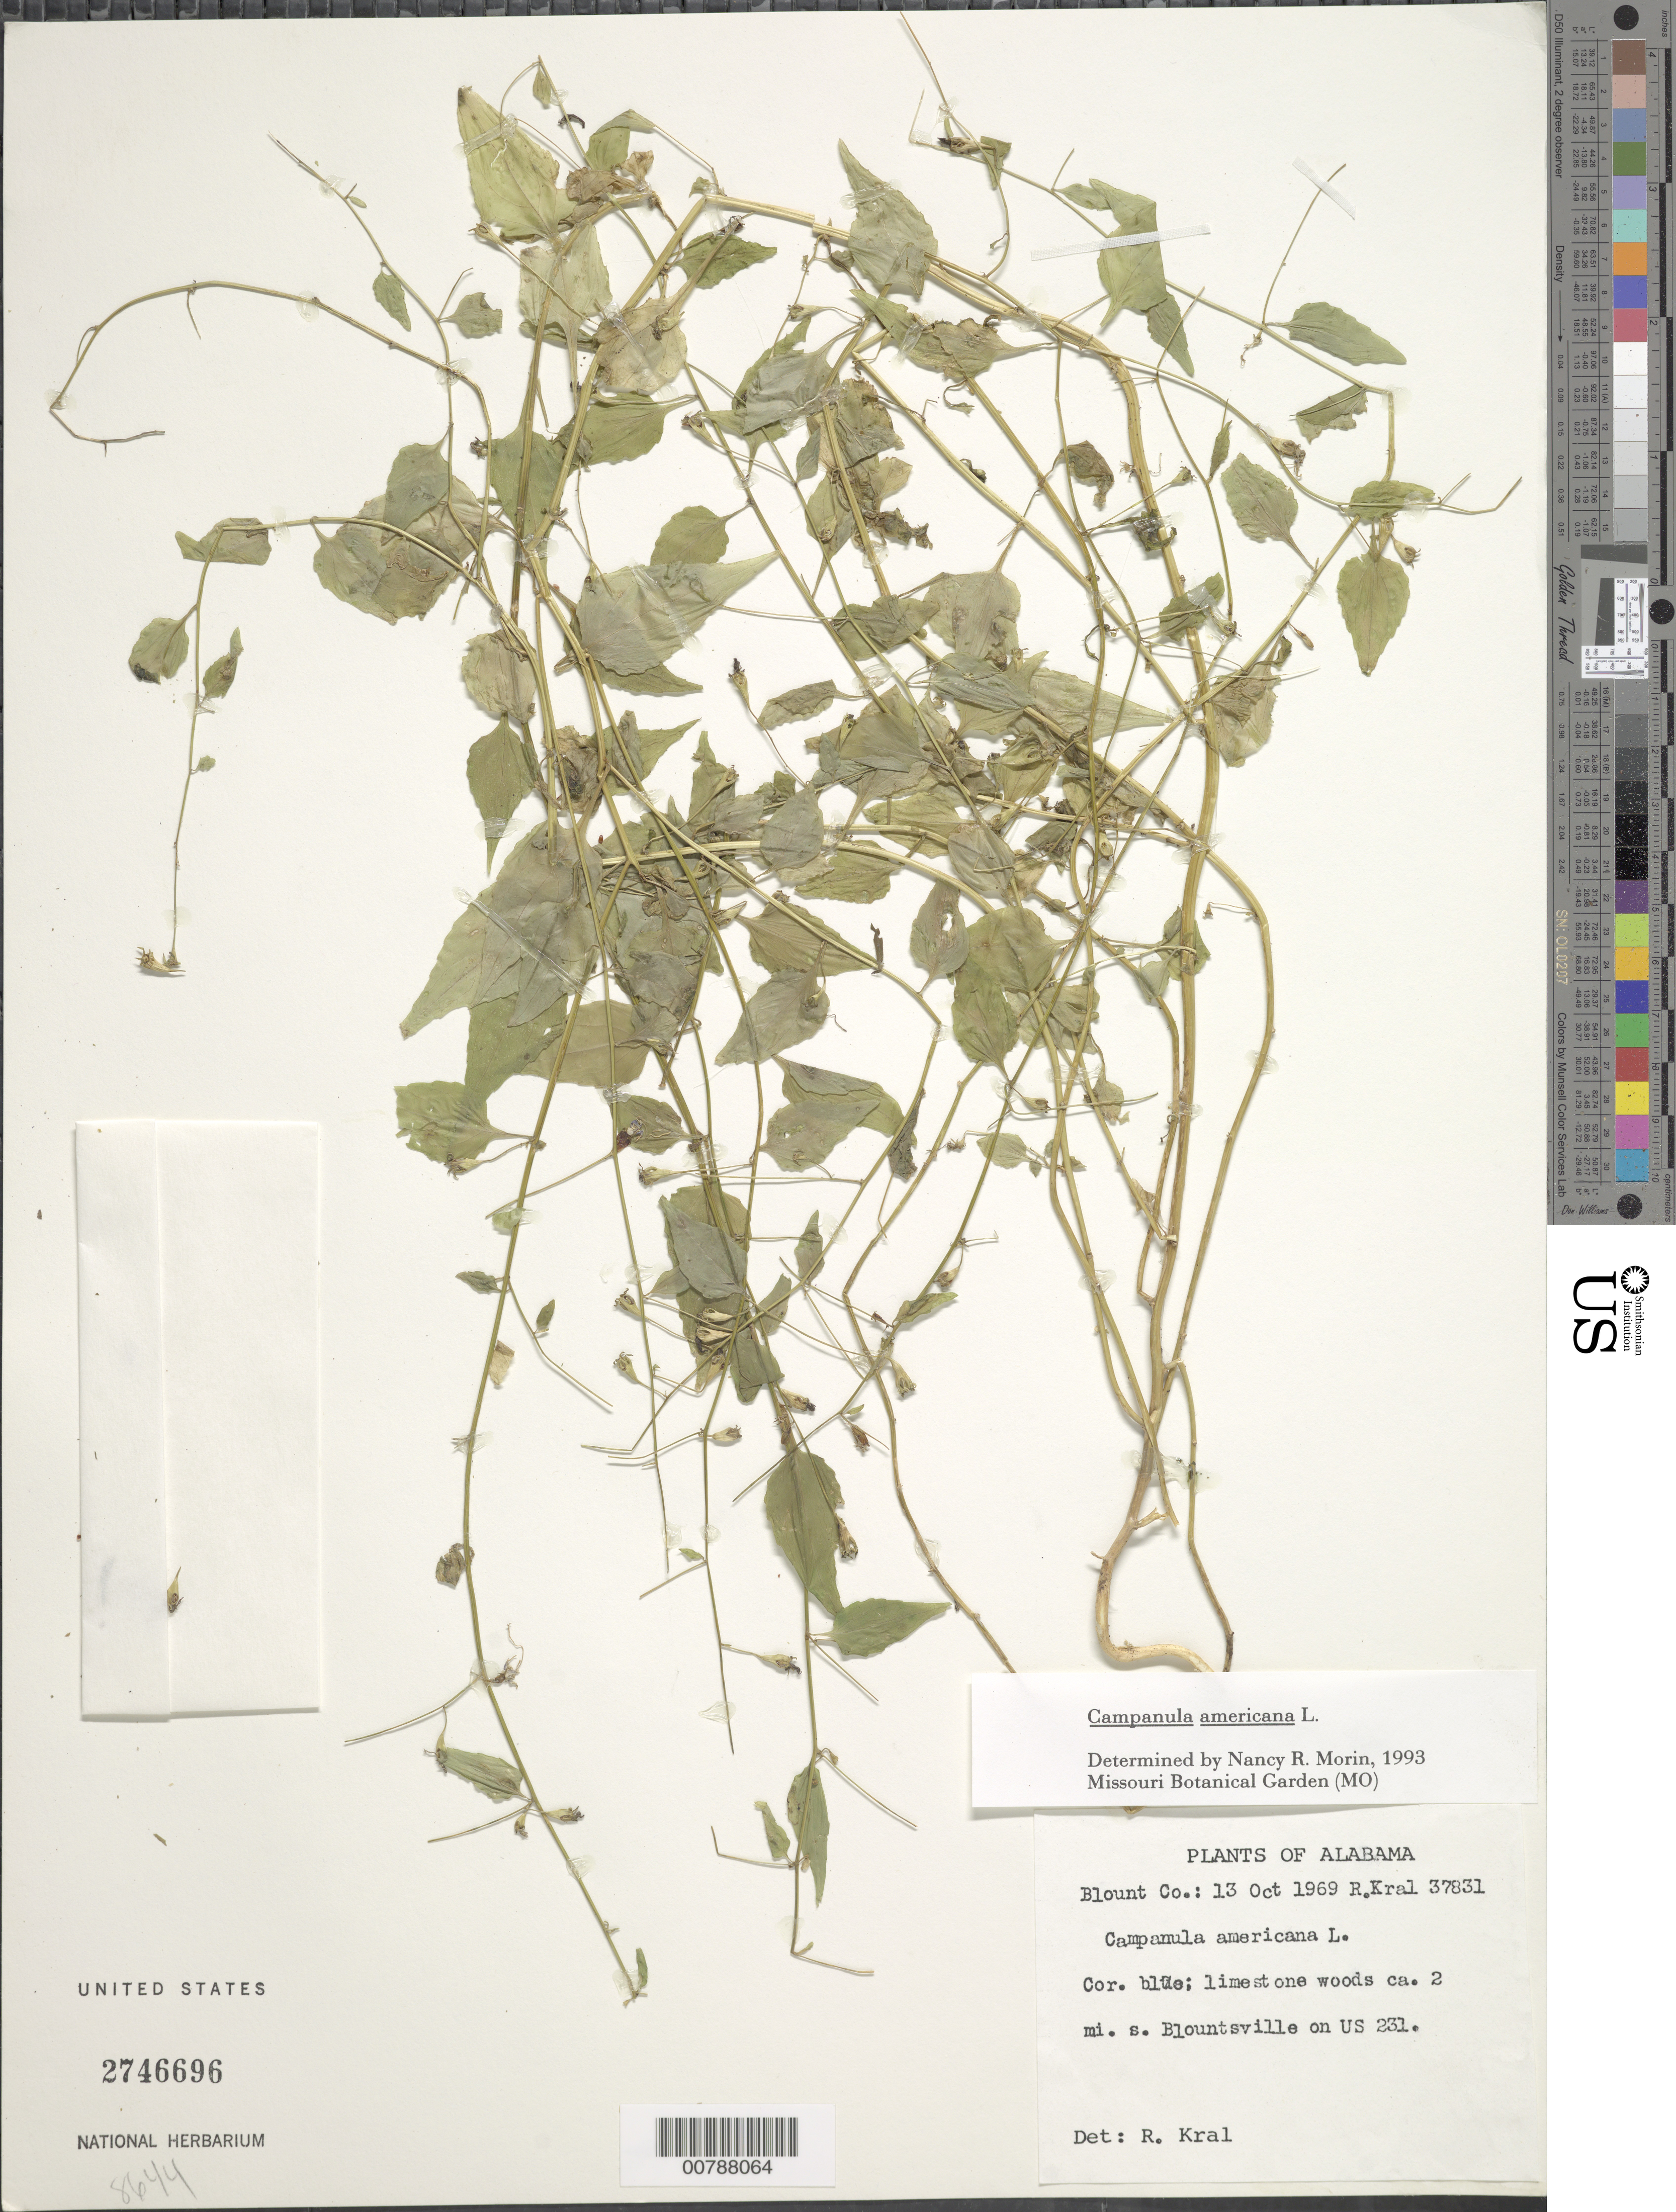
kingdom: Plantae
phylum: Tracheophyta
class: Magnoliopsida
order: Asterales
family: Campanulaceae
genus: Campanula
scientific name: Campanula americana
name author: L.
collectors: R. Kral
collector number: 37831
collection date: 1969-10-13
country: United States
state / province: Alabama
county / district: Blount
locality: Ca. 2 mi. s. of Blountsville on US 231.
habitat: Cor. blue; limestone woods ca. 2 mi. s. Blountsville on US 231.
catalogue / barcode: US 2746696